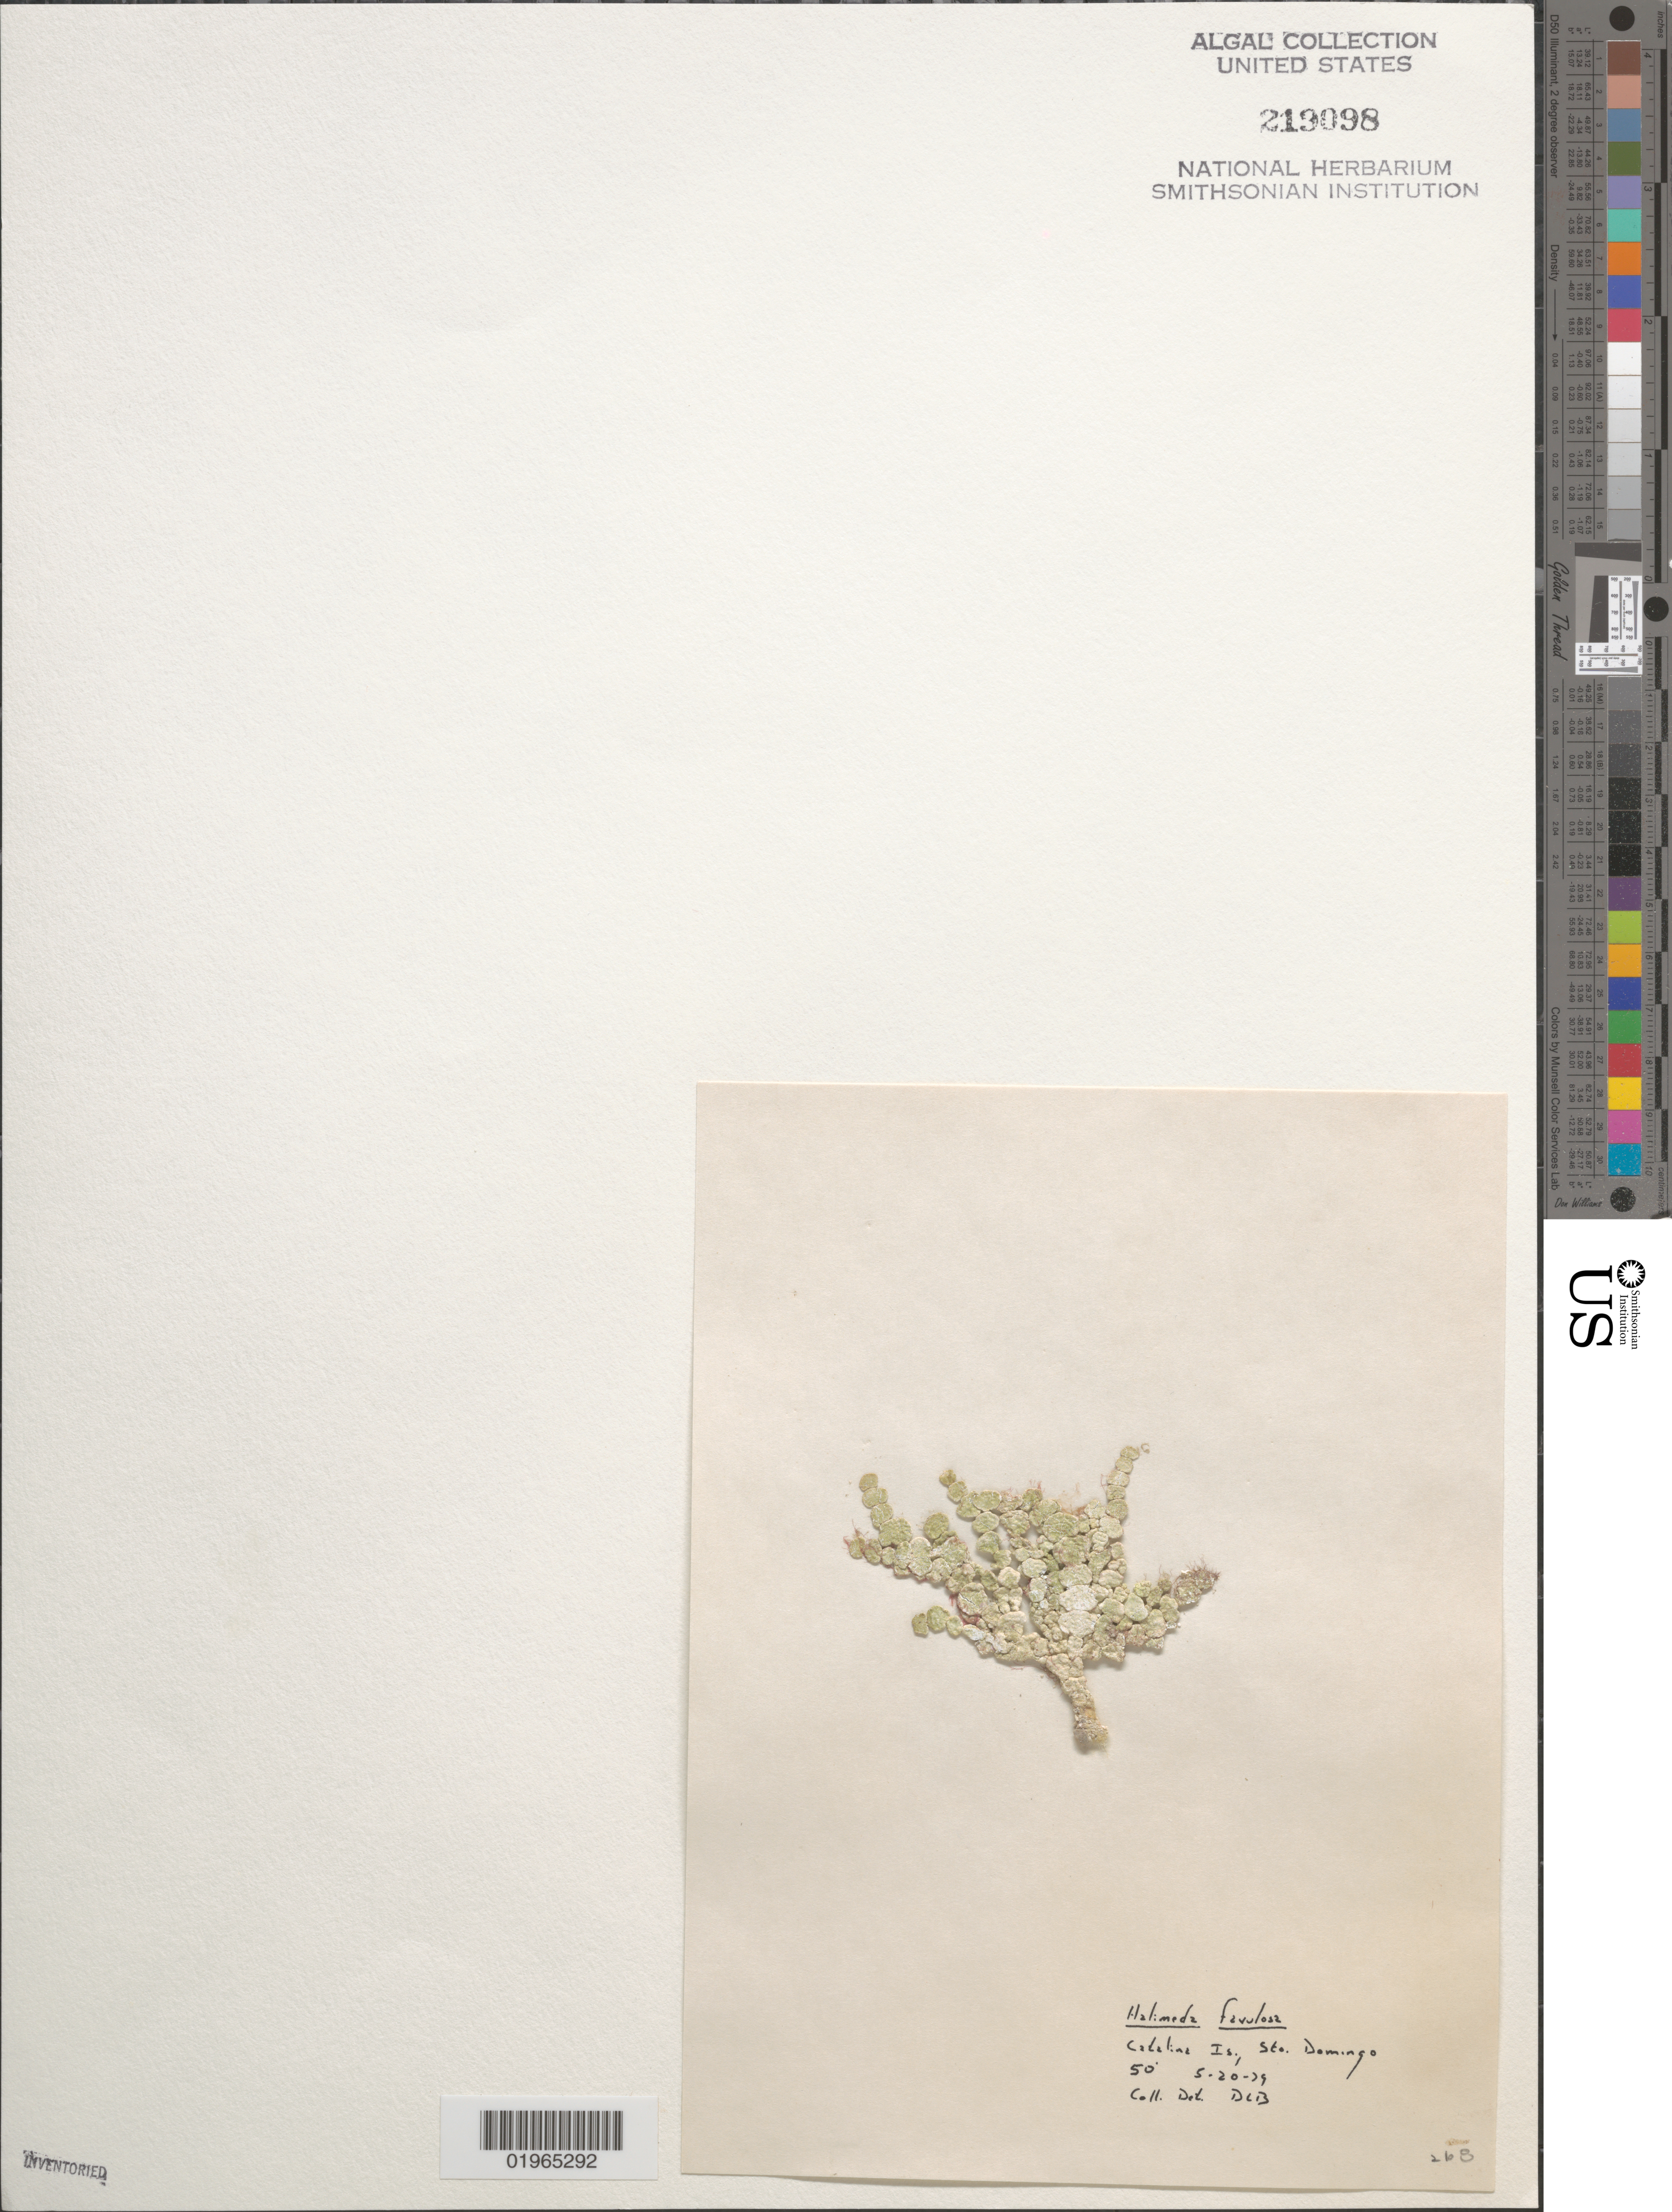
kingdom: Plantae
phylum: Chlorophyta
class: Ulvophyceae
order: Bryopsidales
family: Halimedaceae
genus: Halimeda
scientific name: Halimeda favulosa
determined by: Ballantine, D. L.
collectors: D.L. Ballantine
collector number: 268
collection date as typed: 20 May 1979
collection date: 1979-05-20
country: Dominican Republic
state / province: Santo Domingo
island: Catalina Island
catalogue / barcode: US 219098